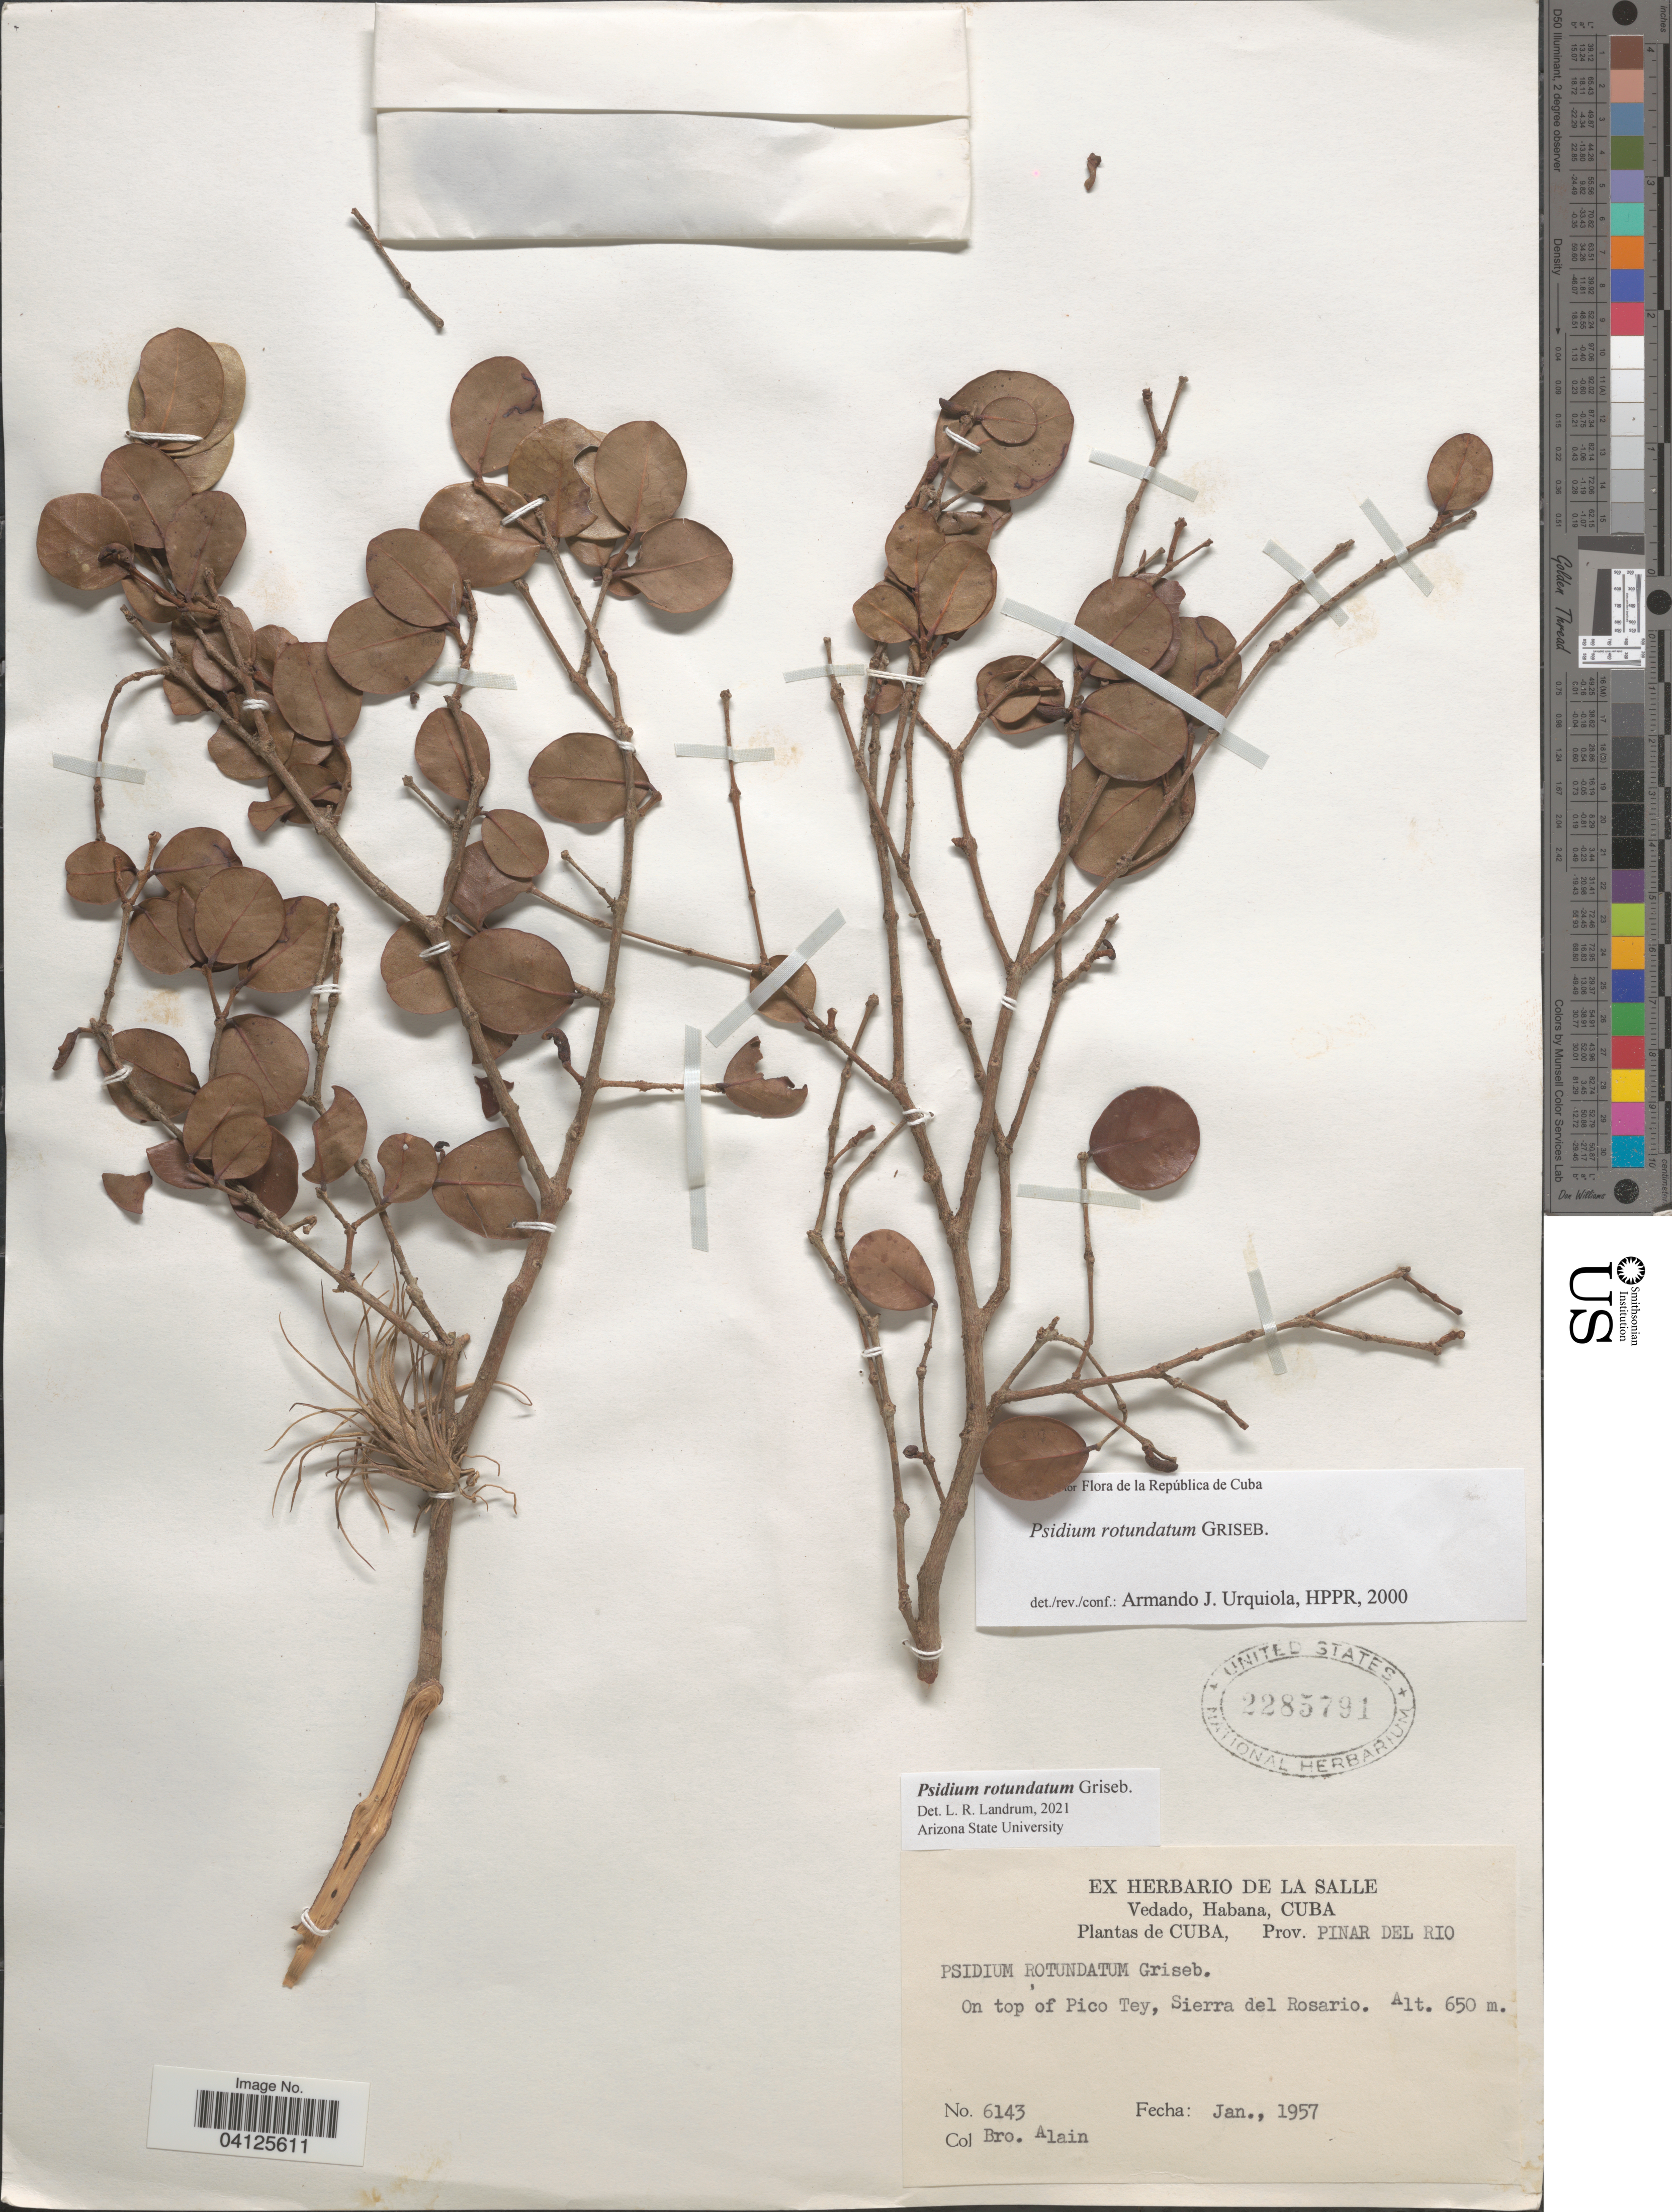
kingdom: Plantae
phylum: Tracheophyta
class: Magnoliopsida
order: Myrtales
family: Myrtaceae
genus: Psidium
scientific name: Psidium rotundatum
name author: Griseb.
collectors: A. H. Liogier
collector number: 6143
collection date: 1957-01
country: Cuba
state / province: Pinar del Río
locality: On top of Pico Tey, Sierra del Rosario.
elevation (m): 650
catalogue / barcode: US 2285791